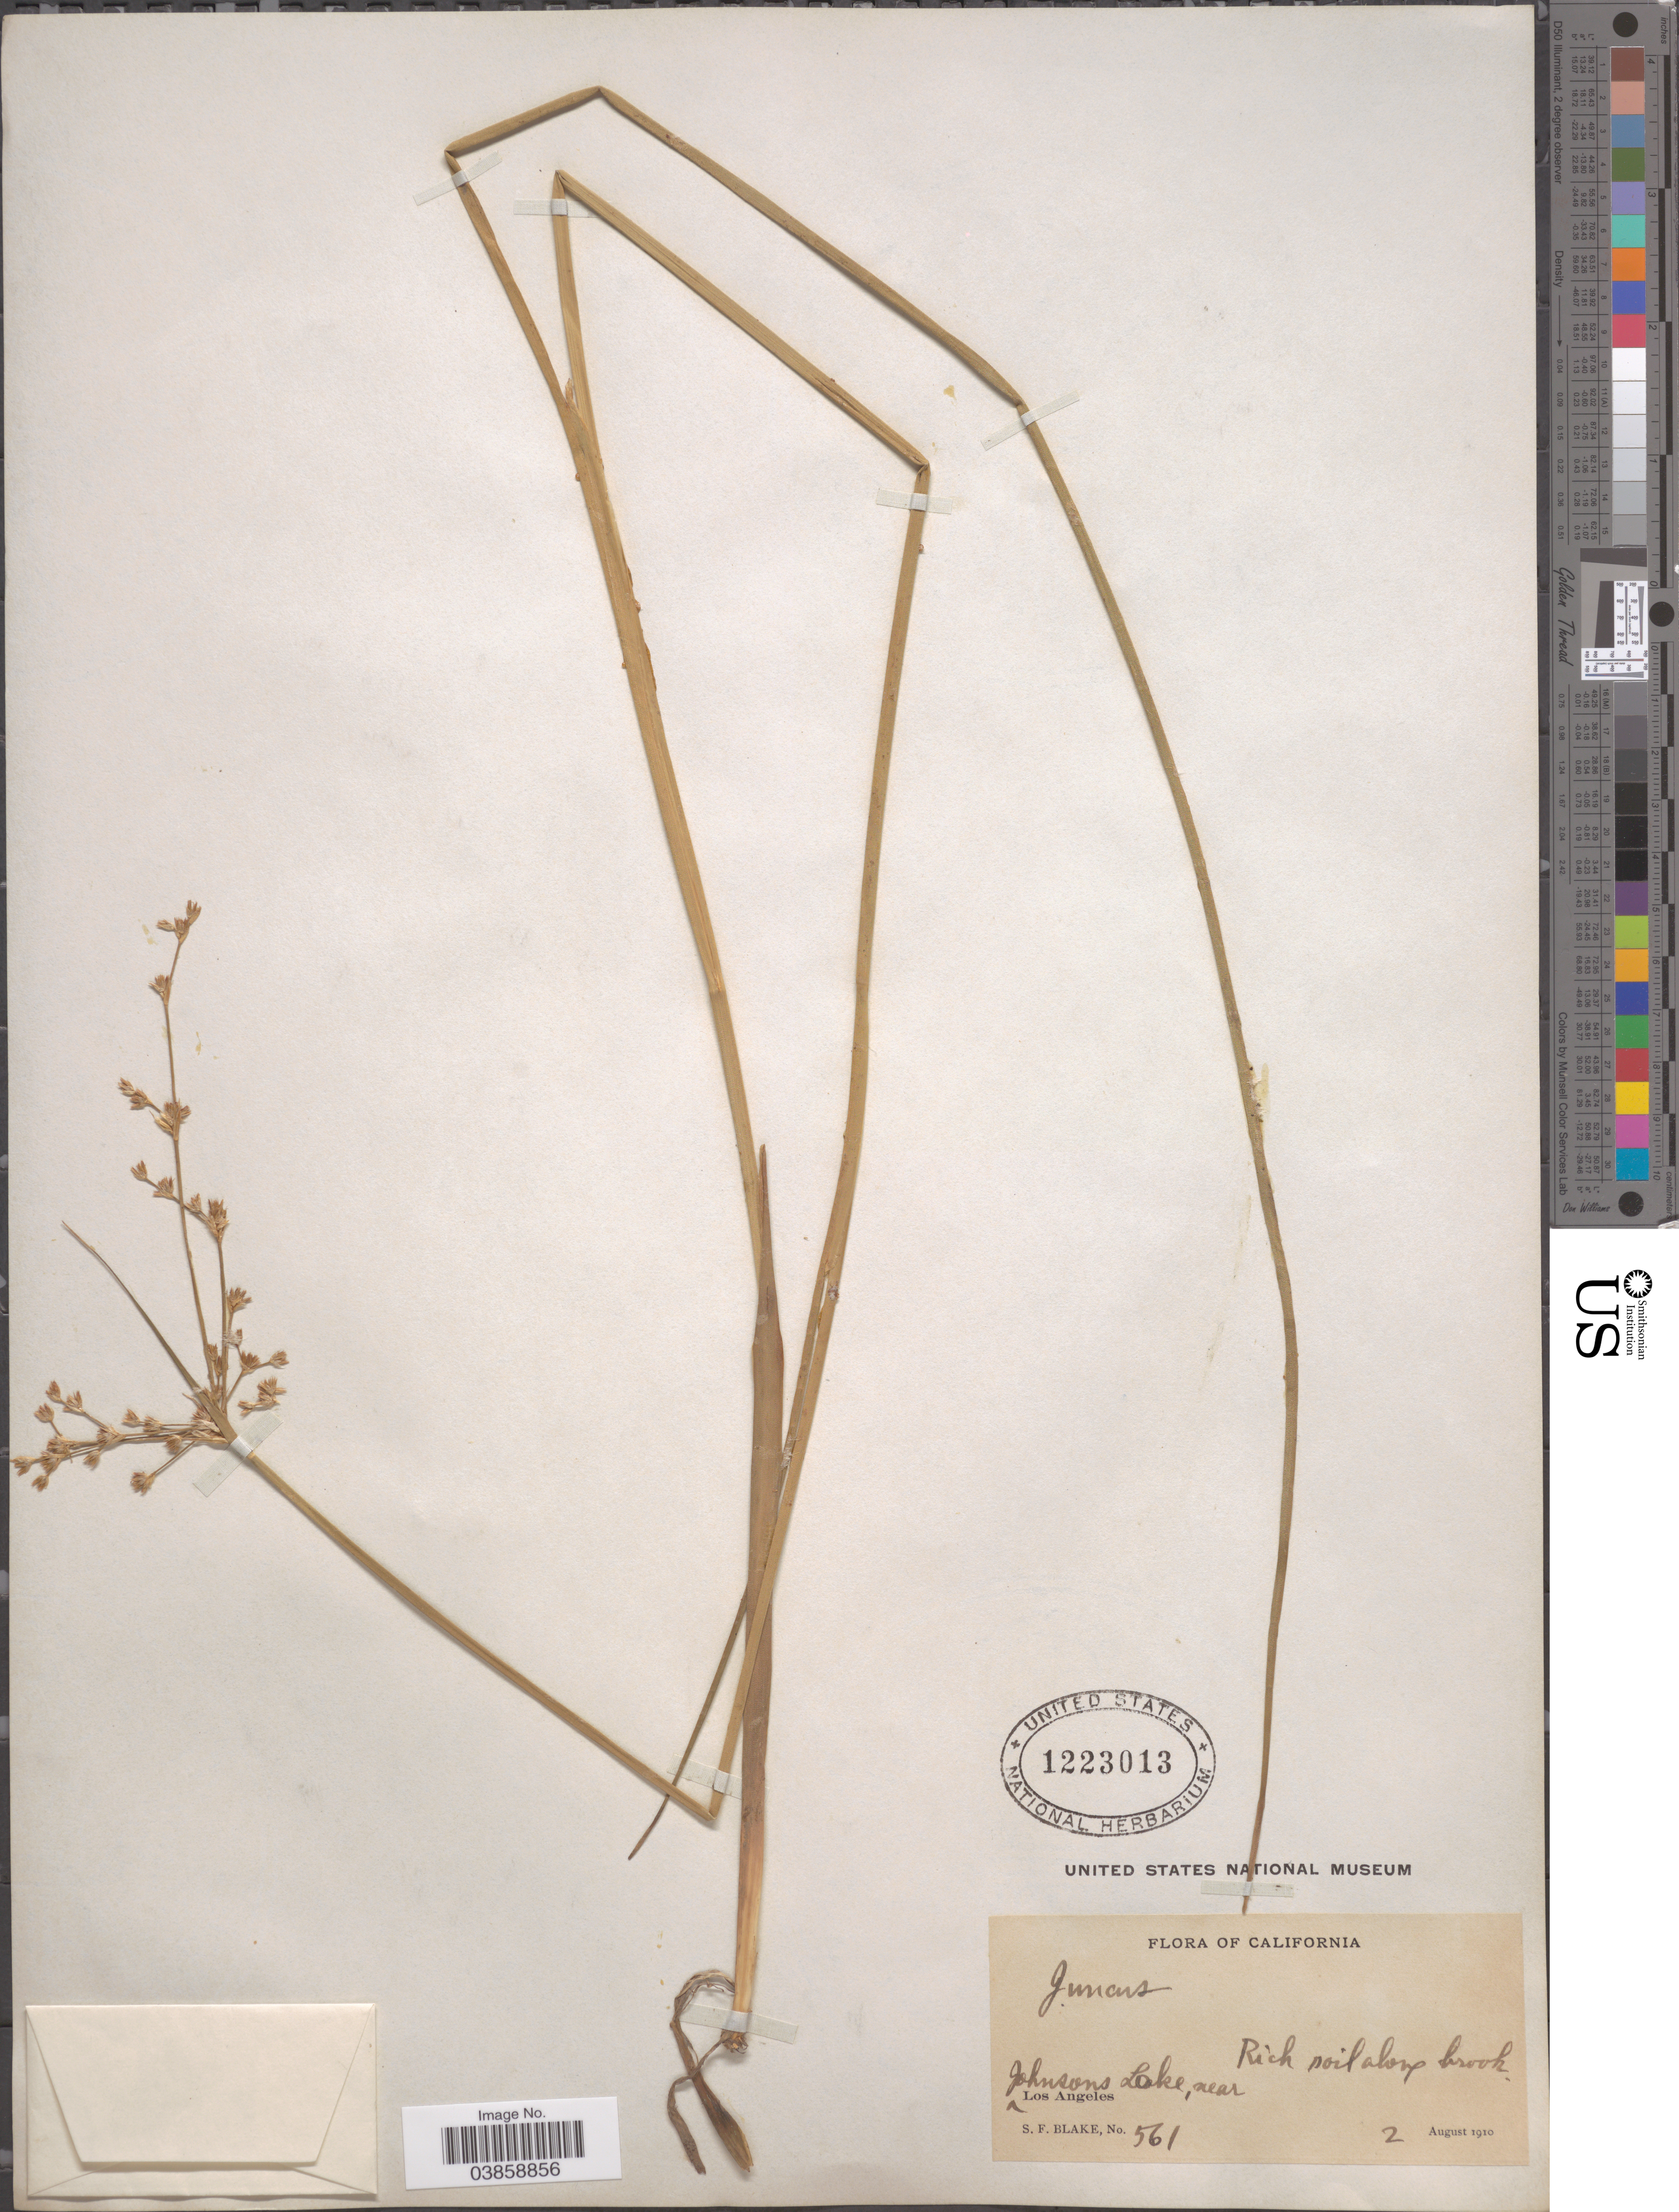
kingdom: Plantae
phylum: Tracheophyta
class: Liliopsida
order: Poales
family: Juncaceae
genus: Juncus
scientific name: Juncus sp.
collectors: S. Blake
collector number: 561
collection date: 1910-08-02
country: United States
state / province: California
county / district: Los Angeles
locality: Johnsons Lake, near Los Angeles.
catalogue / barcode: US 1223013